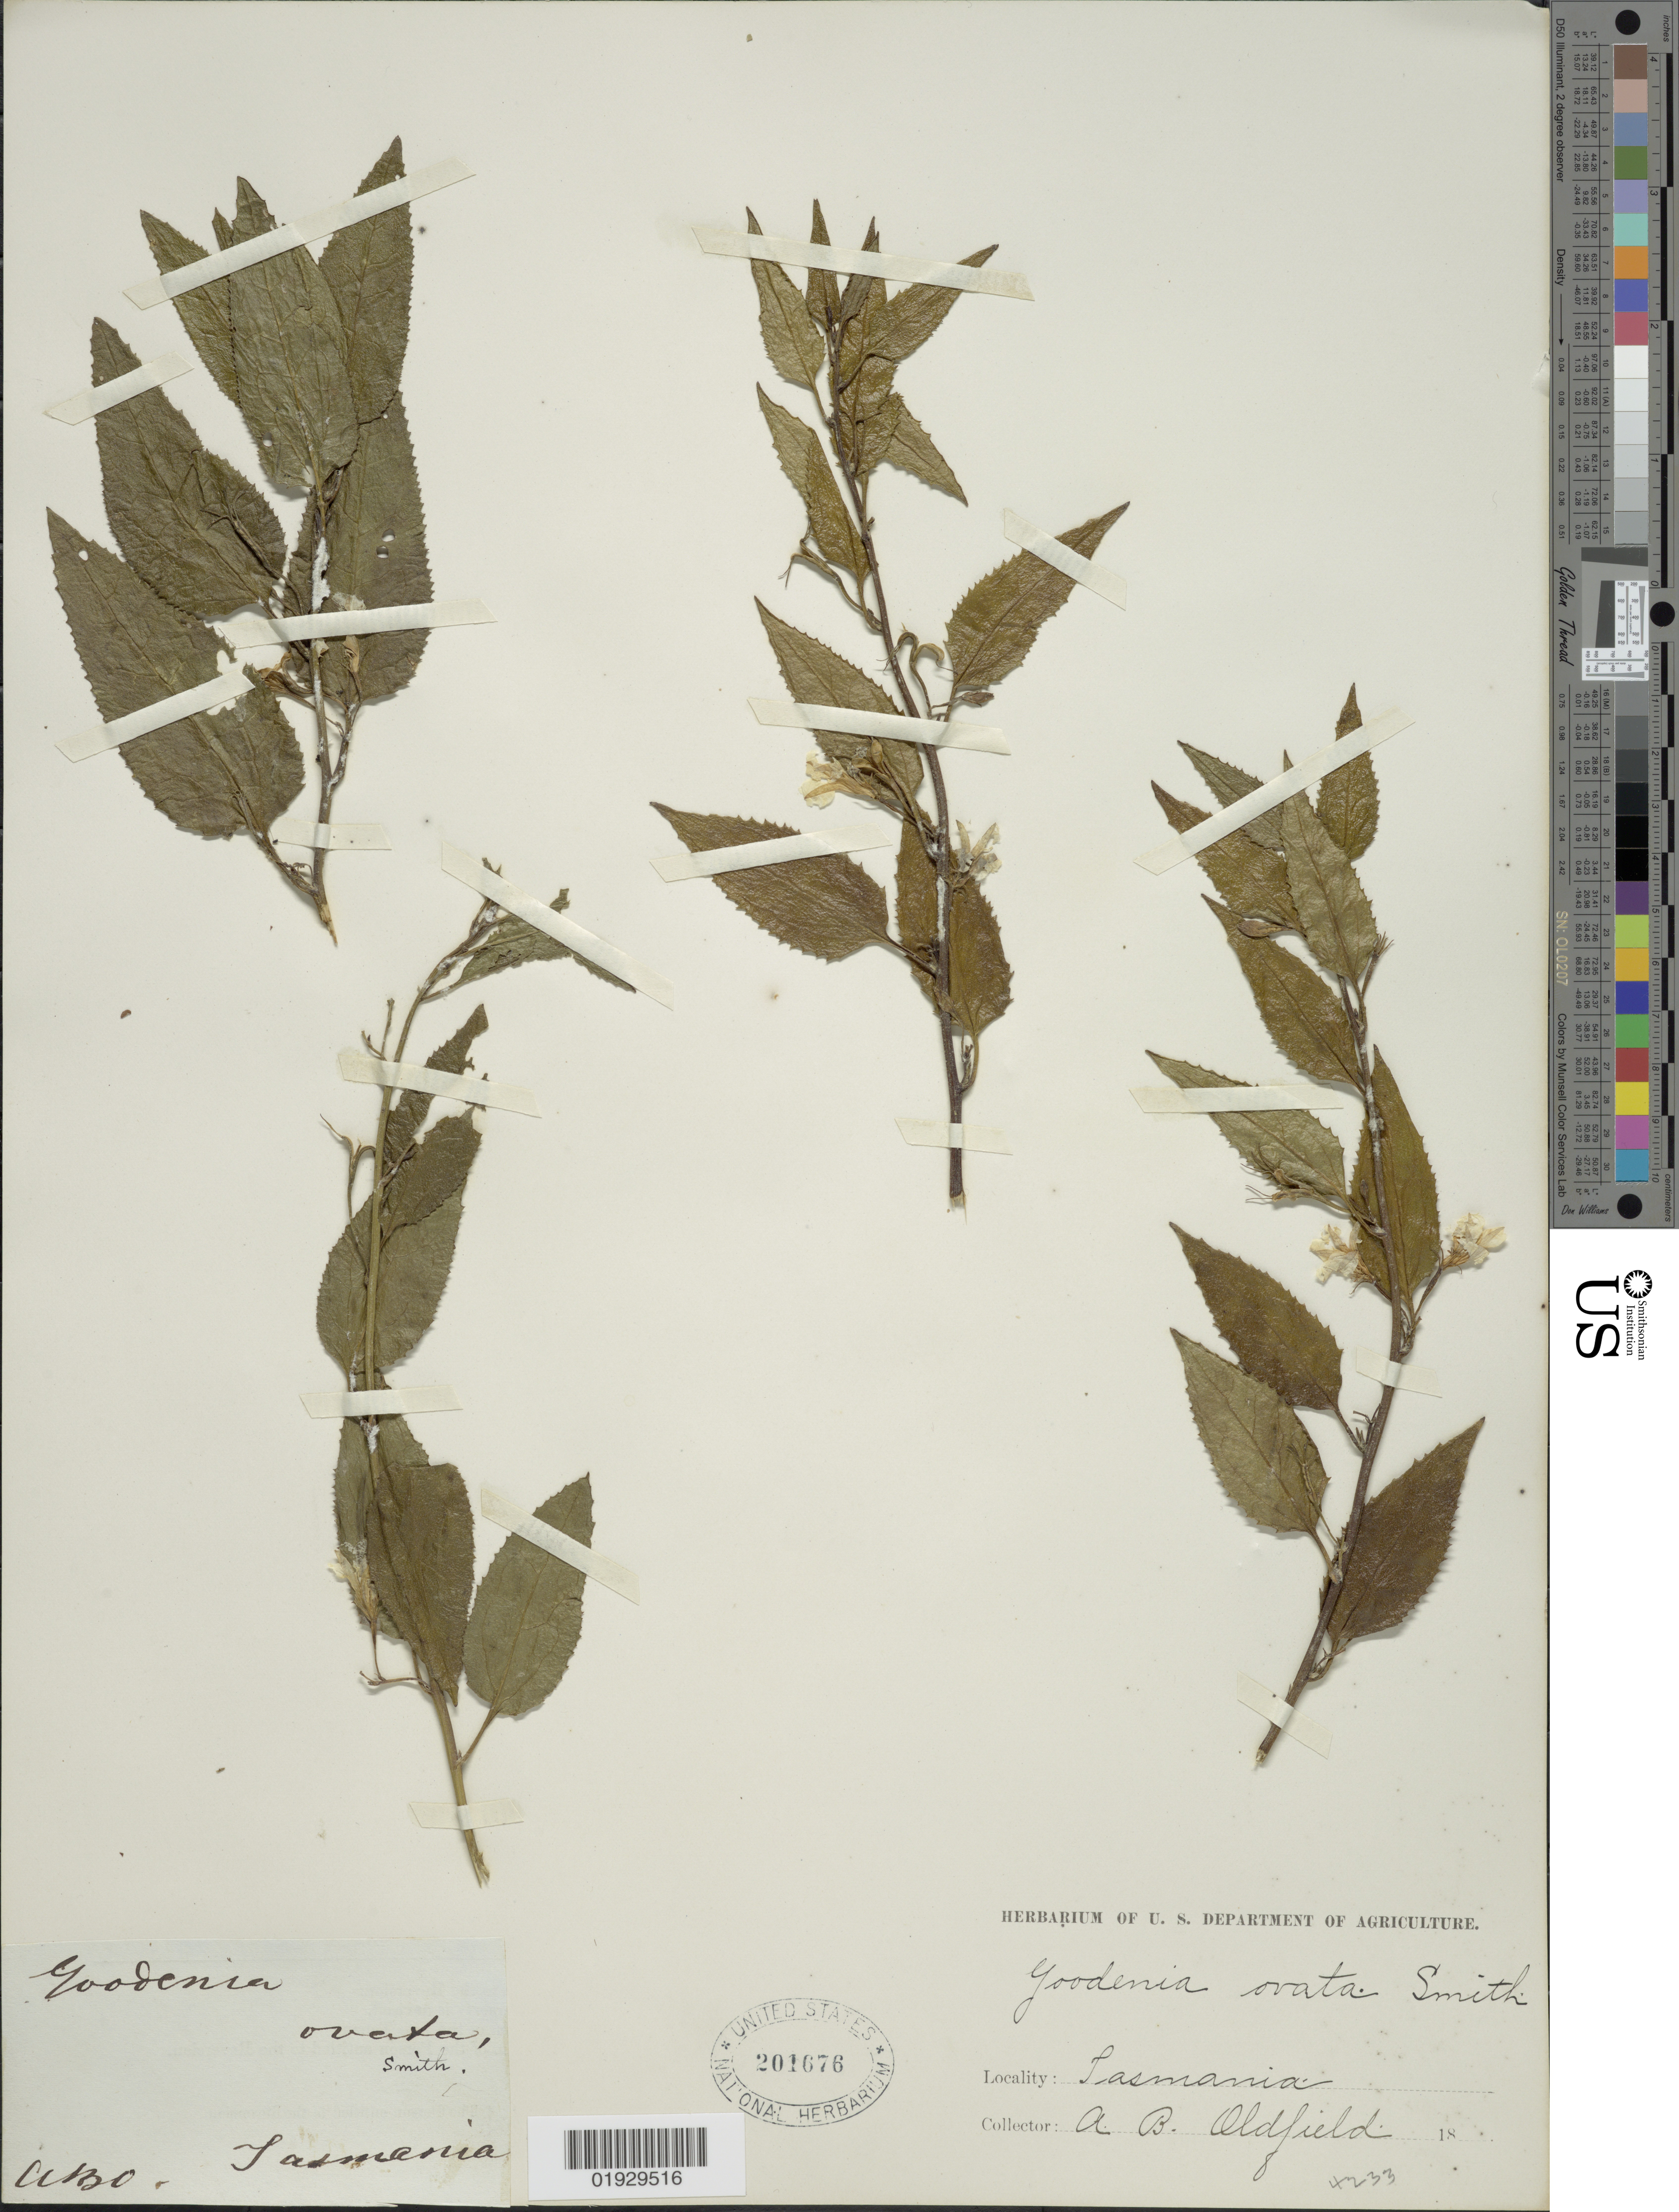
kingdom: Plantae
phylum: Tracheophyta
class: Magnoliopsida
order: Asterales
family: Goodeniaceae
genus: Goodenia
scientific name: Goodenia ovata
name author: Sm.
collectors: A. Oldfield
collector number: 4233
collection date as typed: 18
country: Australia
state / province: Tasmania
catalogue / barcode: US 201676